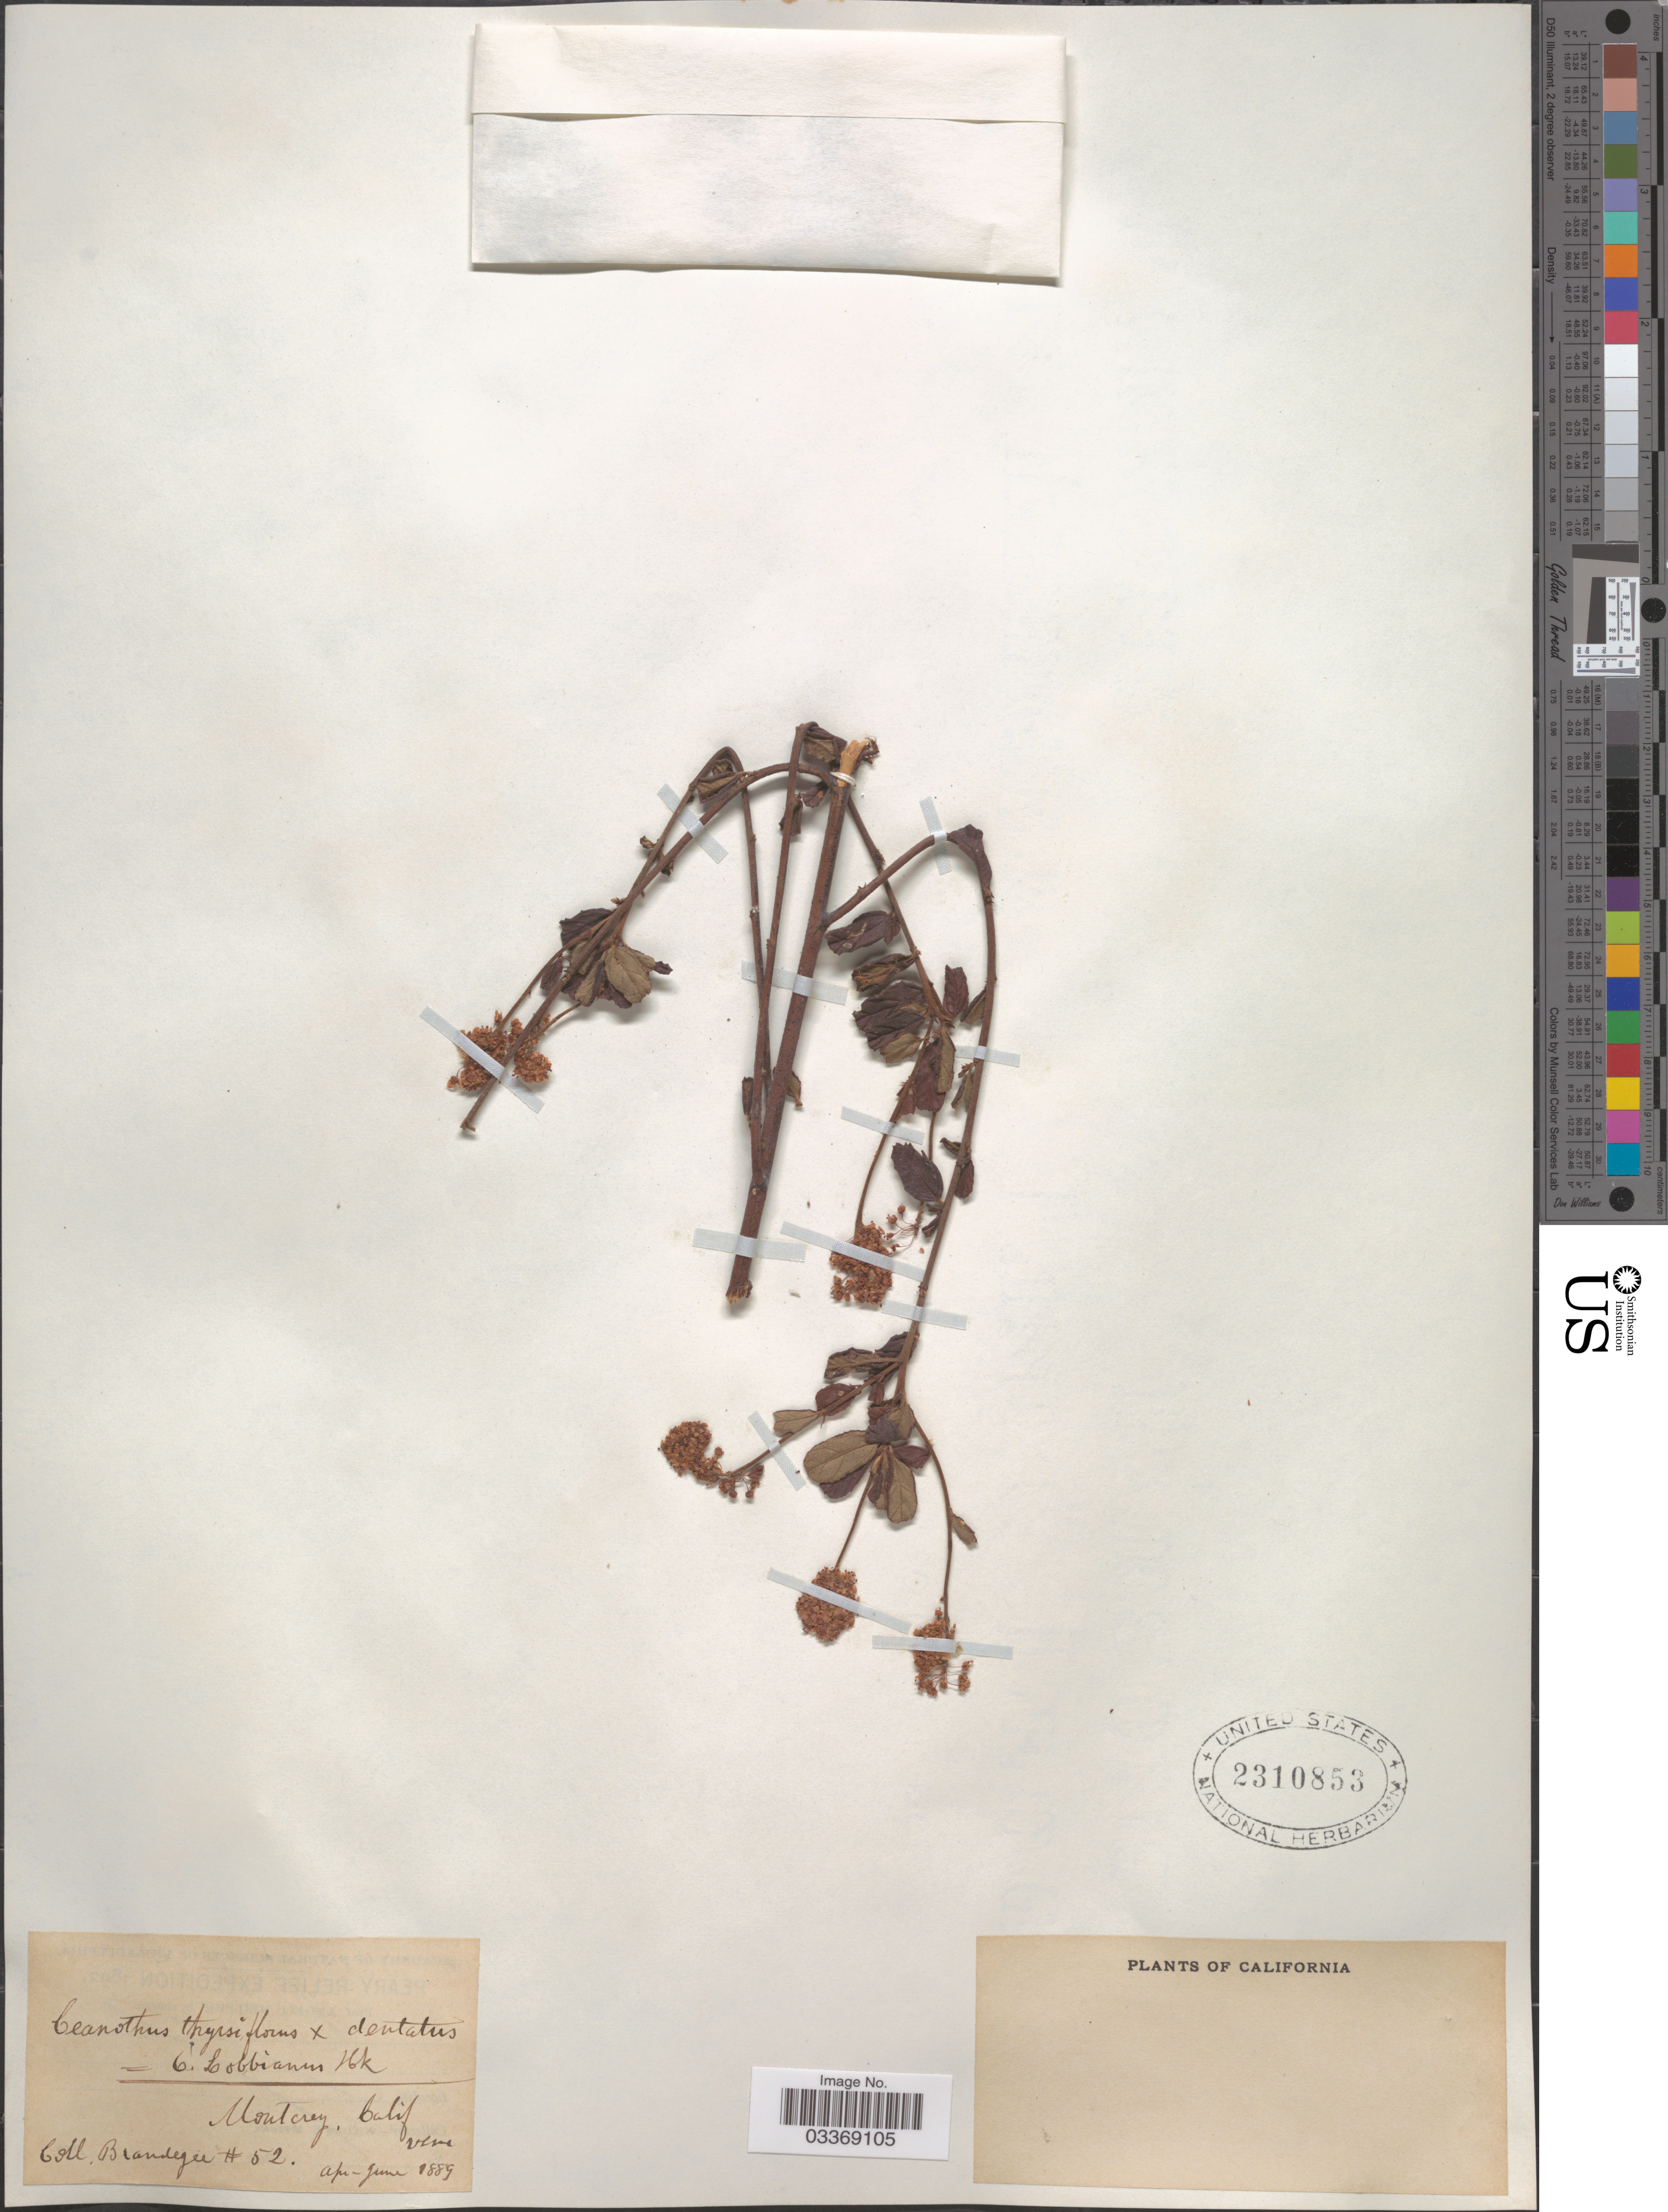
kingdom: Plantae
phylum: Tracheophyta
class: Magnoliopsida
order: Rosales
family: Rhamnaceae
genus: Ceanothus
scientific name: Ceanothus dentatus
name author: Torr. & A. Gray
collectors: -- Brandegee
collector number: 52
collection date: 1889-04/1889-06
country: United States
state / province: California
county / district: Monterey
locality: Monterey. Ven. [unsure placement]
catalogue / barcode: US 2310853